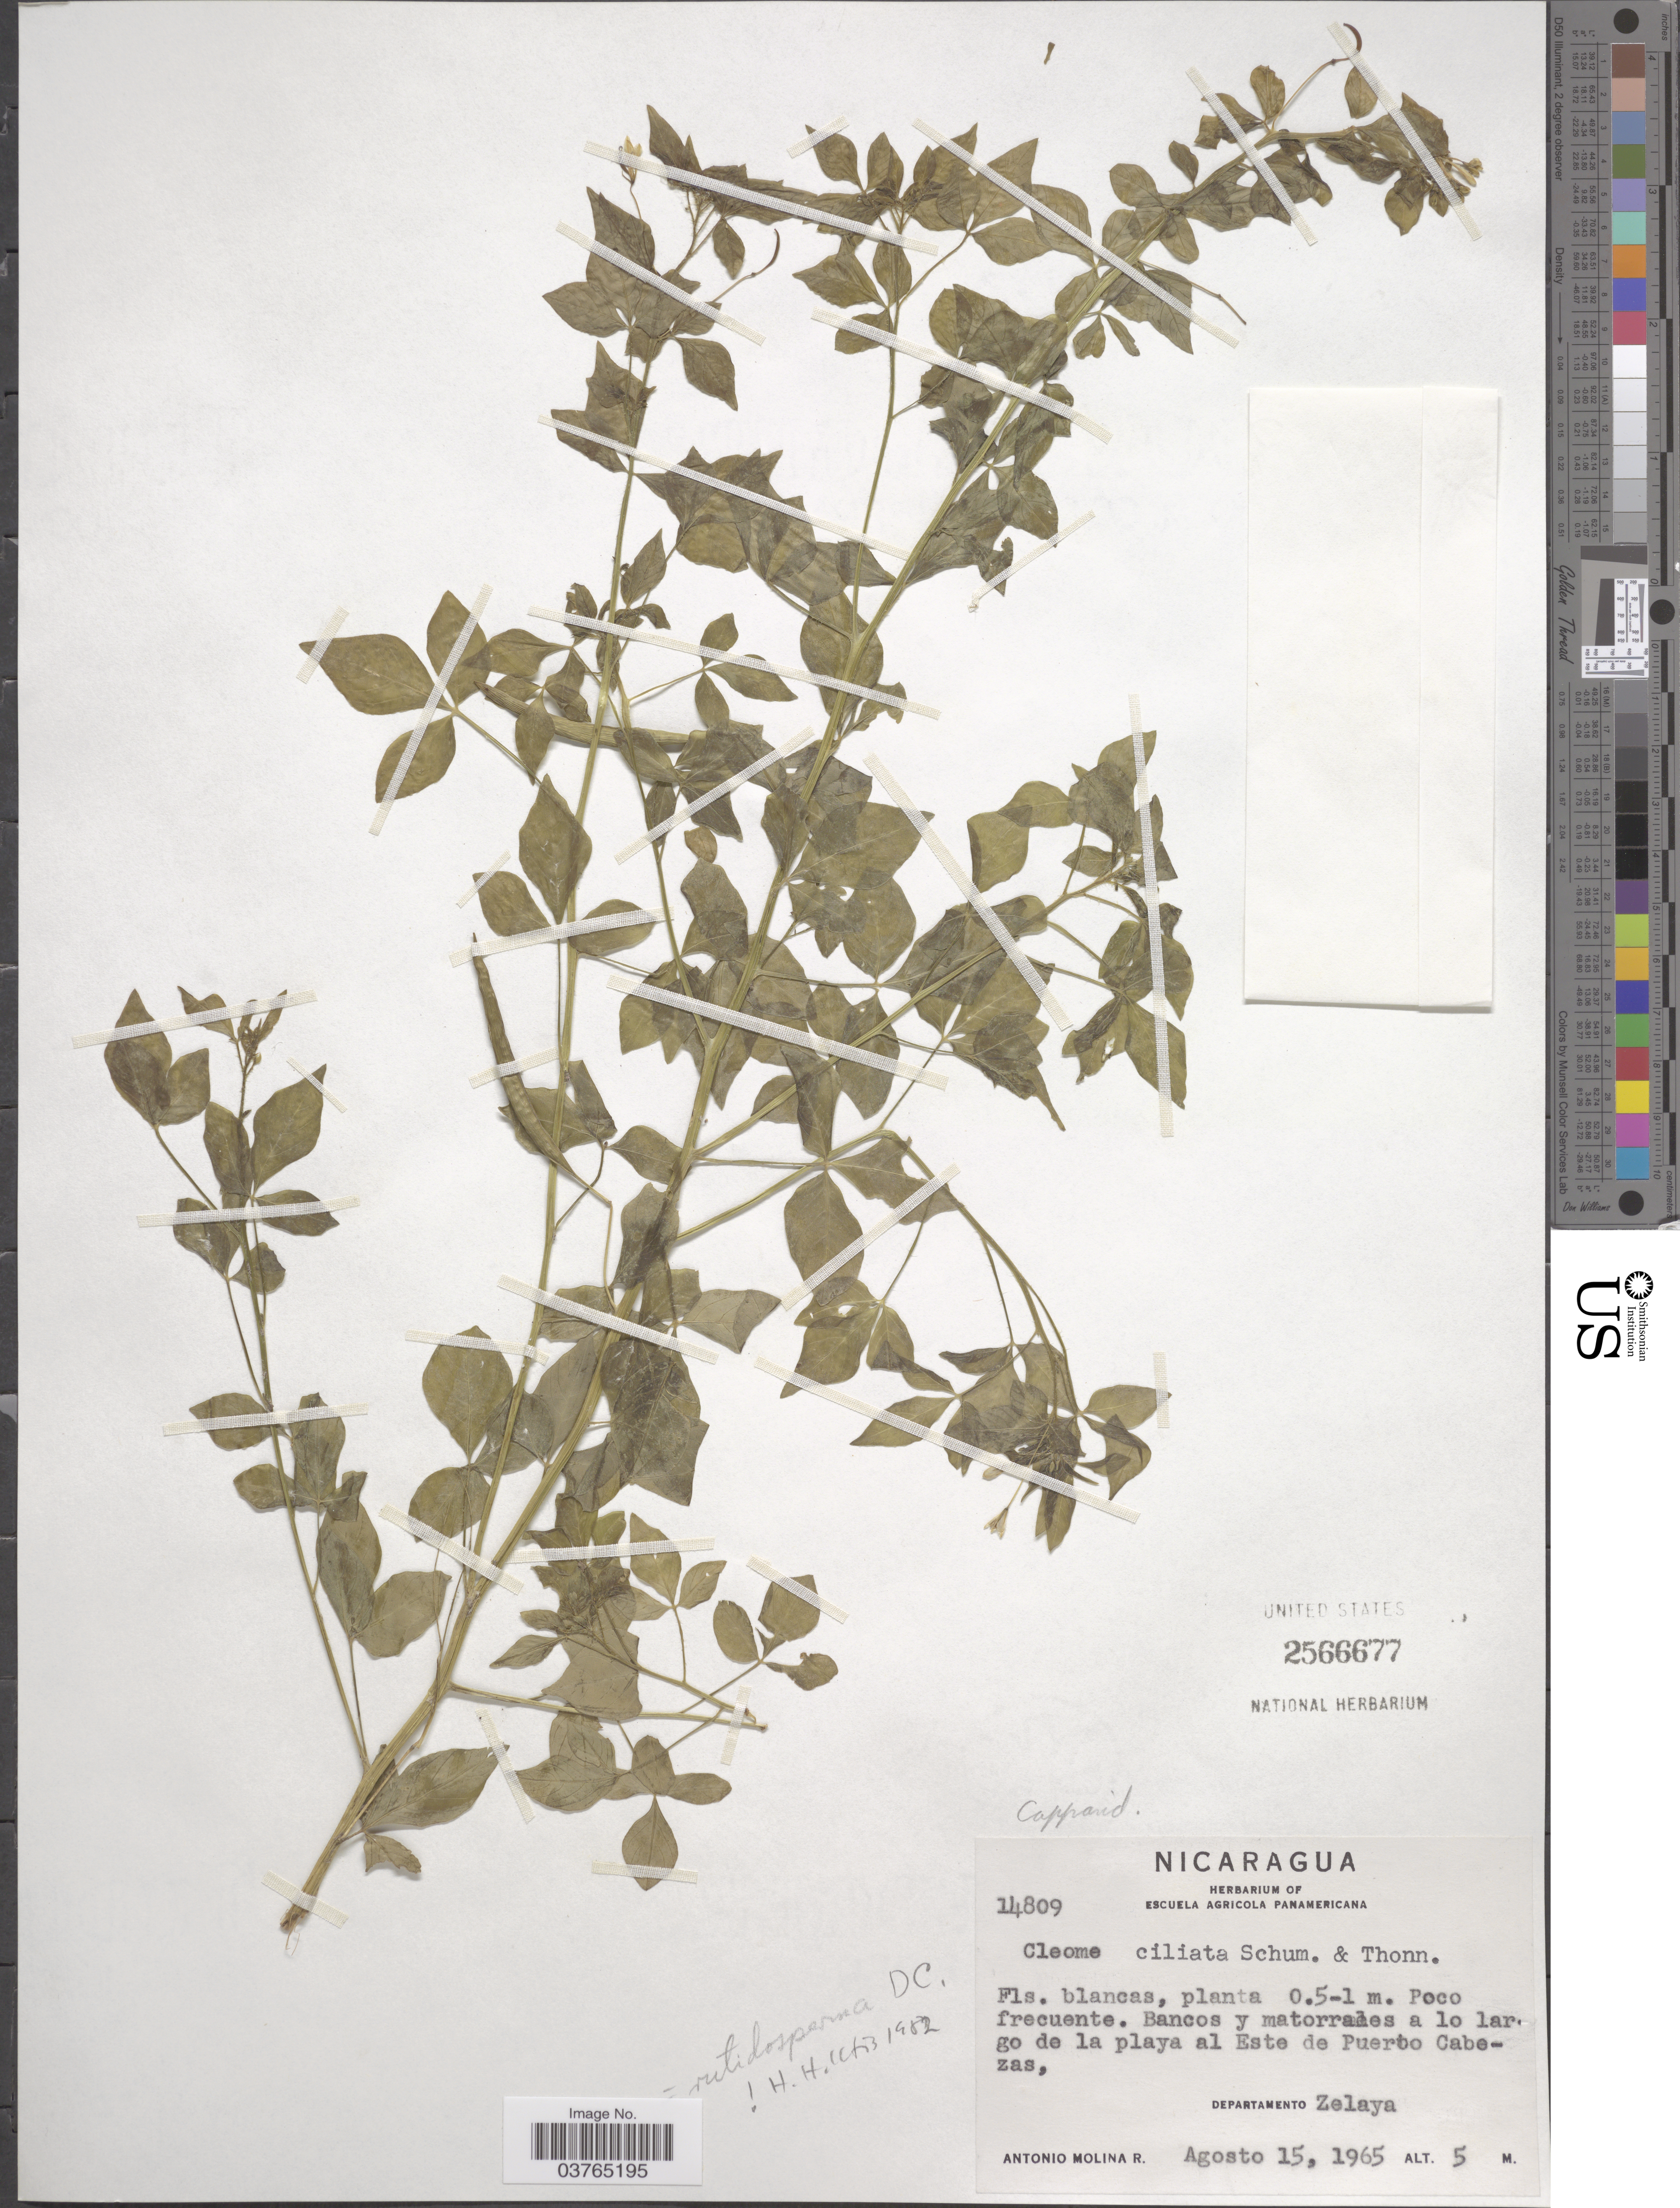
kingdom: Plantae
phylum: Tracheophyta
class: Magnoliopsida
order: Brassicales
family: Cleomaceae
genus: Sieruela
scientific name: Sieruela rutidosperma var. rutidosperma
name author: (DC.) Roalson & J.C. Hall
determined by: Strong, Mark T., (BOT), Smithsonian Institution - National Museum of Natural History (UNITED STATES)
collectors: A. Molina R.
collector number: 14809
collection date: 1965-08-15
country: Nicaragua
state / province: Atlántico Norte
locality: Bancos y matorrales a lo largo de la playa al Este de Puerto Cabezas, Departamento Zelaya.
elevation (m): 5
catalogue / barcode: US 2566677